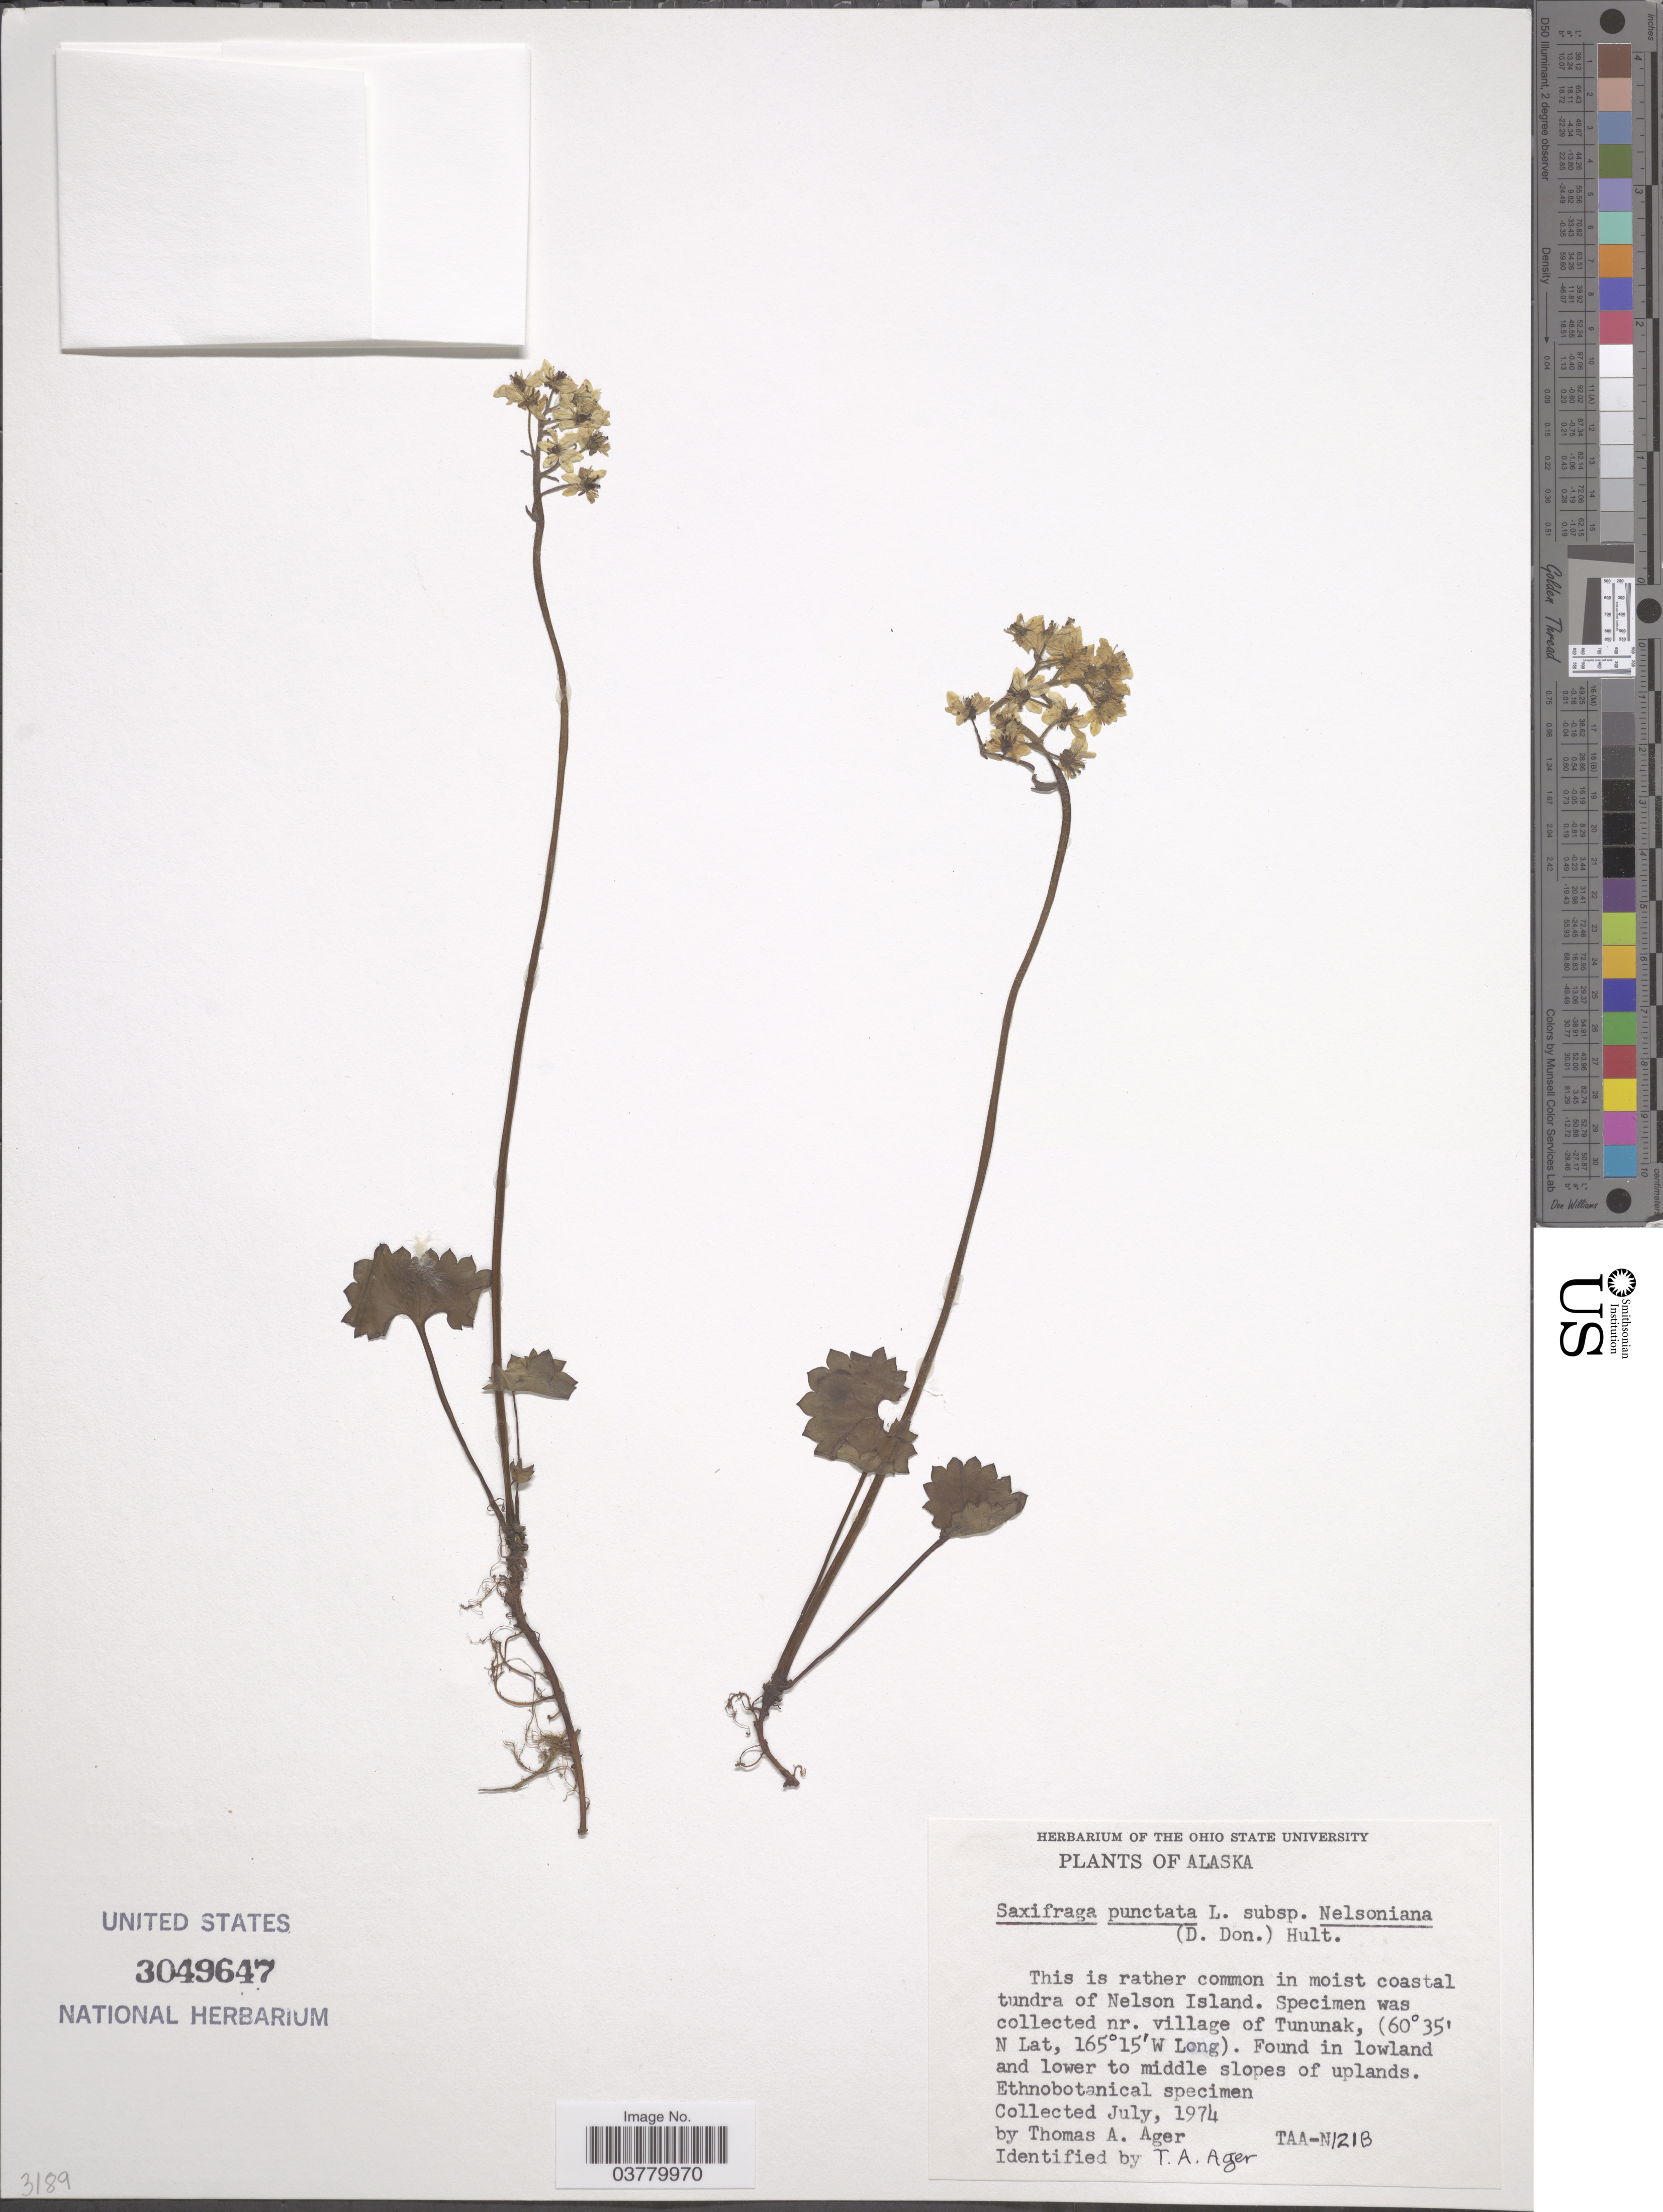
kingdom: Plantae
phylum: Tracheophyta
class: Magnoliopsida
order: Saxifragales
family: Saxifragaceae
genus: Micranthes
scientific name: Micranthes nelsoniana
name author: (D. Don) Small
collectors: T. A. Ager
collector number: TAA-N121B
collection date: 1974-07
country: United States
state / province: Alaska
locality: Coastal tundra of Nelson Island. Specimen was collected nr. village of Tununak. Found in lowland and lower to middle slopes of uplands.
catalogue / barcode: US 3049647